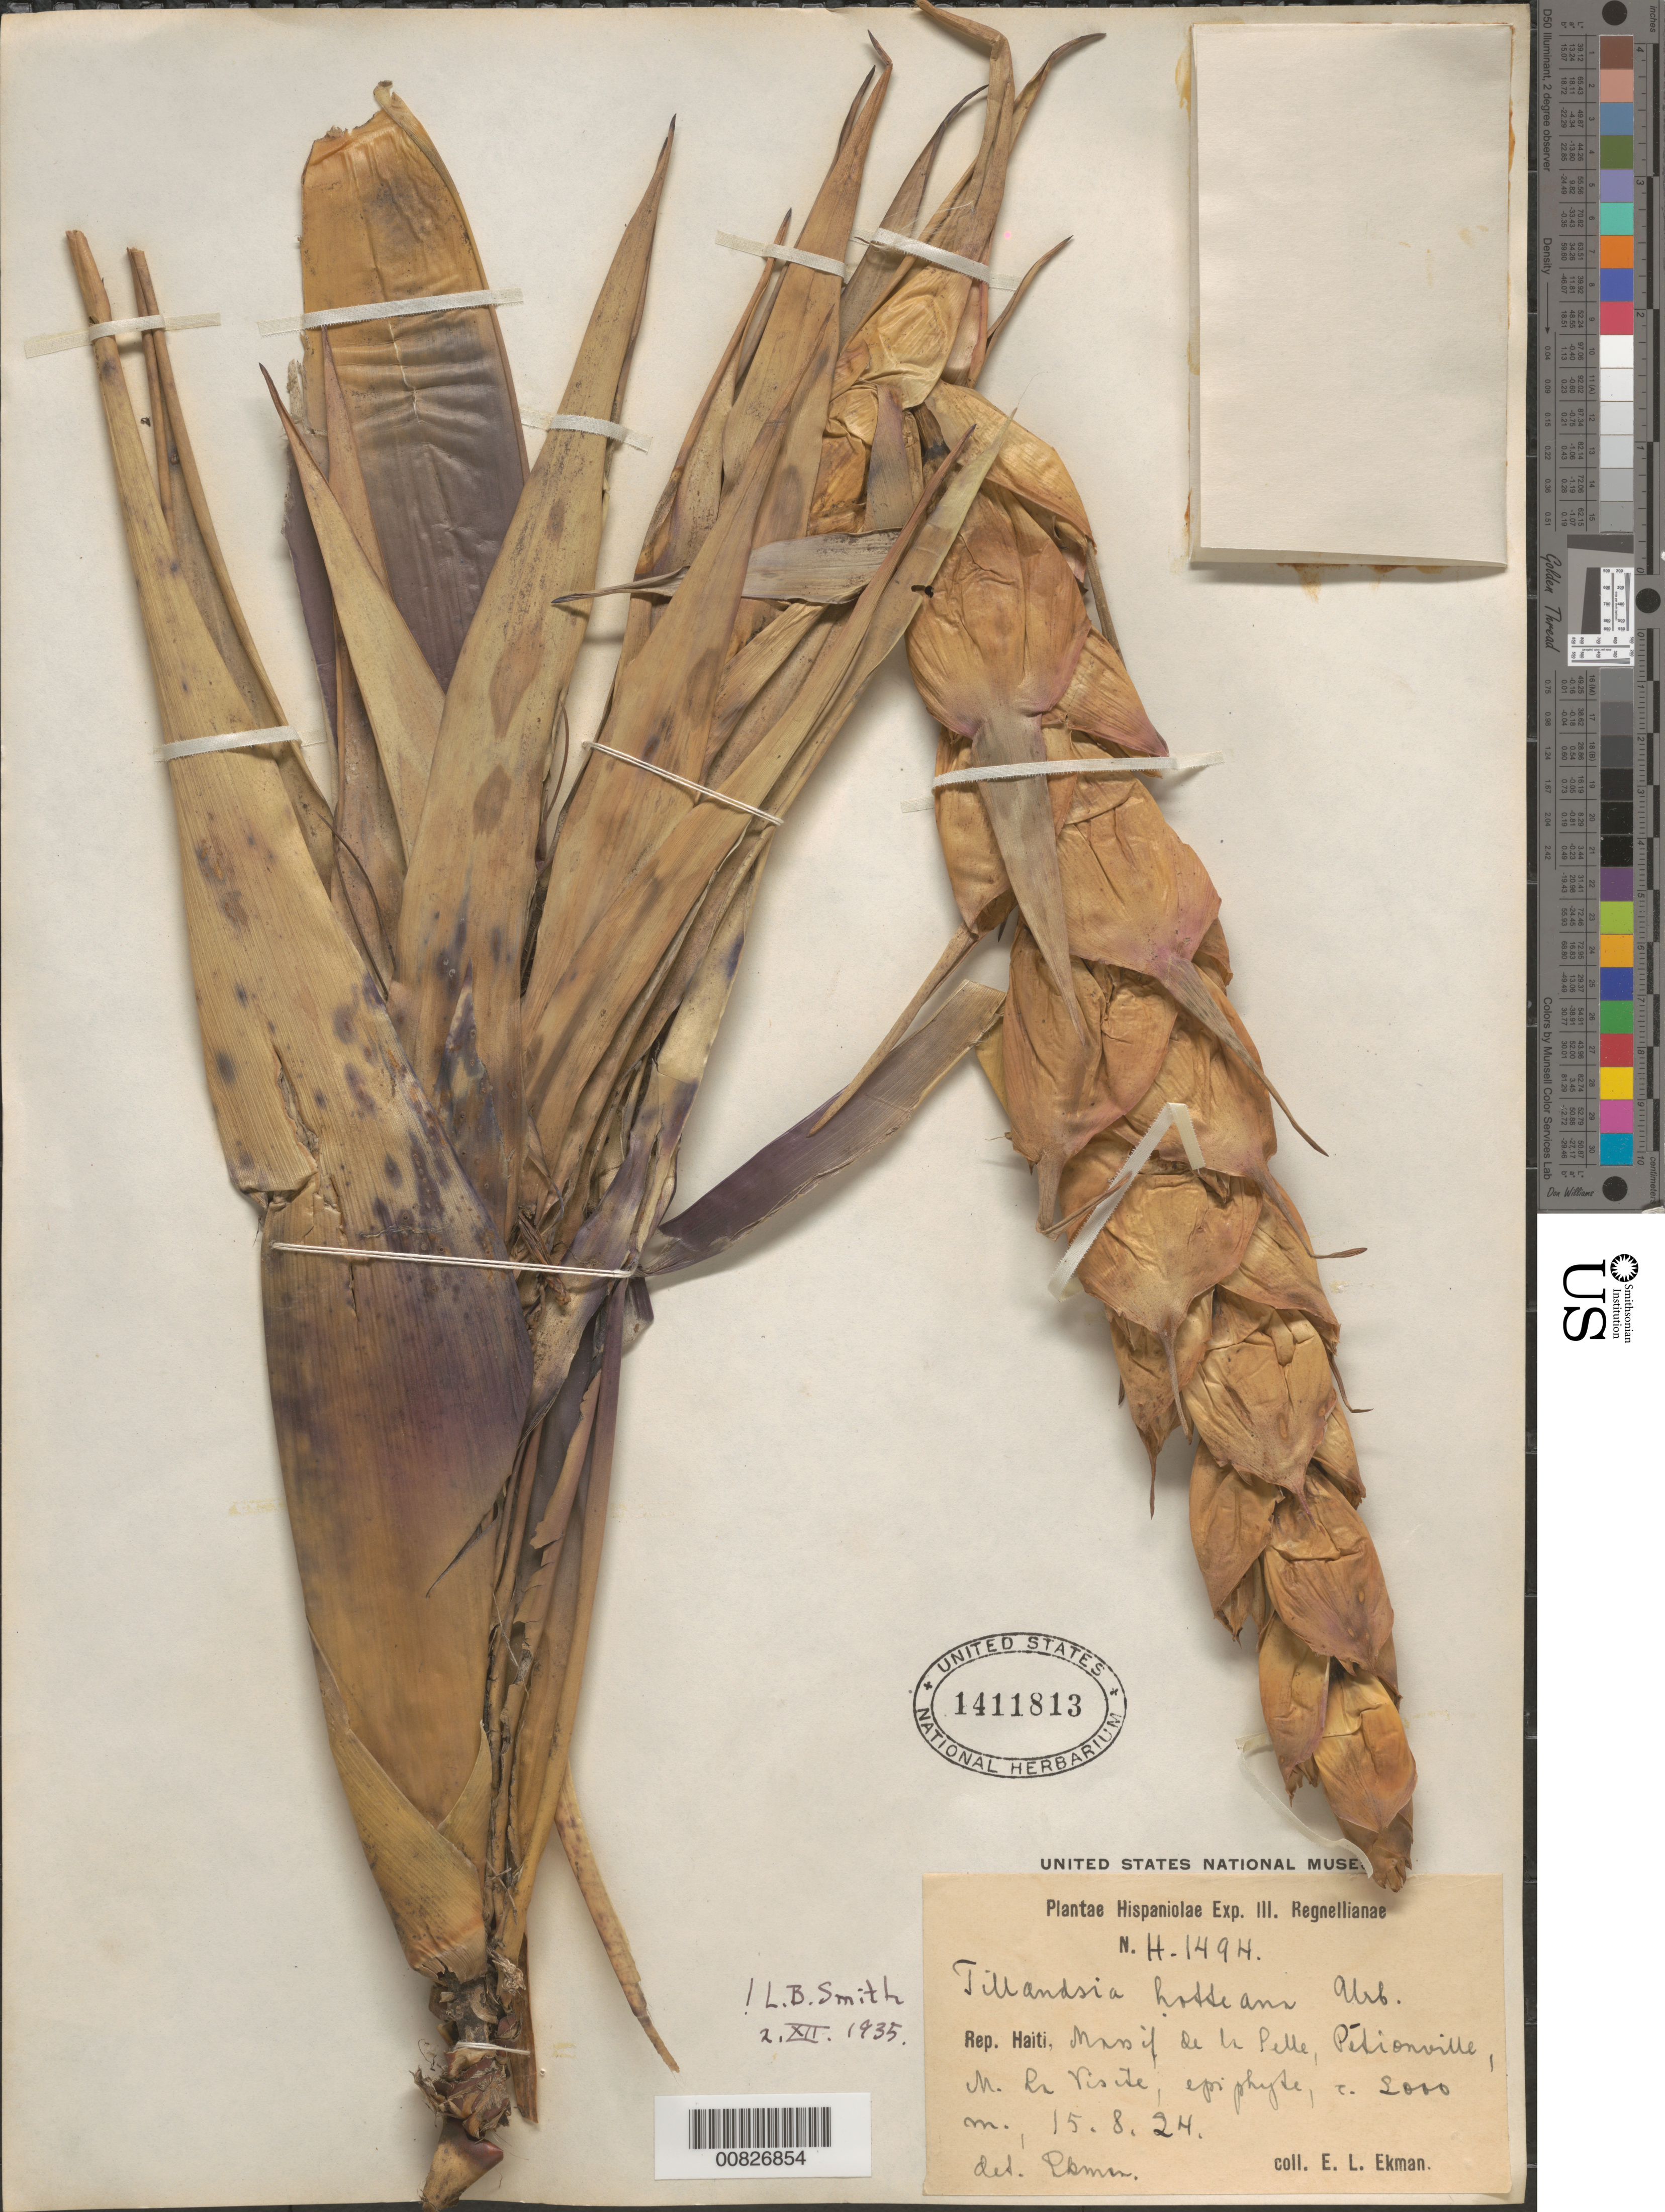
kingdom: Plantae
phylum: Tracheophyta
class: Liliopsida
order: Poales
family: Bromeliaceae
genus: Tillandsia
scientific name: Tillandsia hotteana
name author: Urb.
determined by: Ekman, E. L.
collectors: E. L. Ekman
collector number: H 1494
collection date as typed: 15 Aug 1924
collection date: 1924-08-15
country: Haiti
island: Hispaniola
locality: Massif de la Selle, Petionville, M. La Visite.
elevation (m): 2000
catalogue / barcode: US 1411813